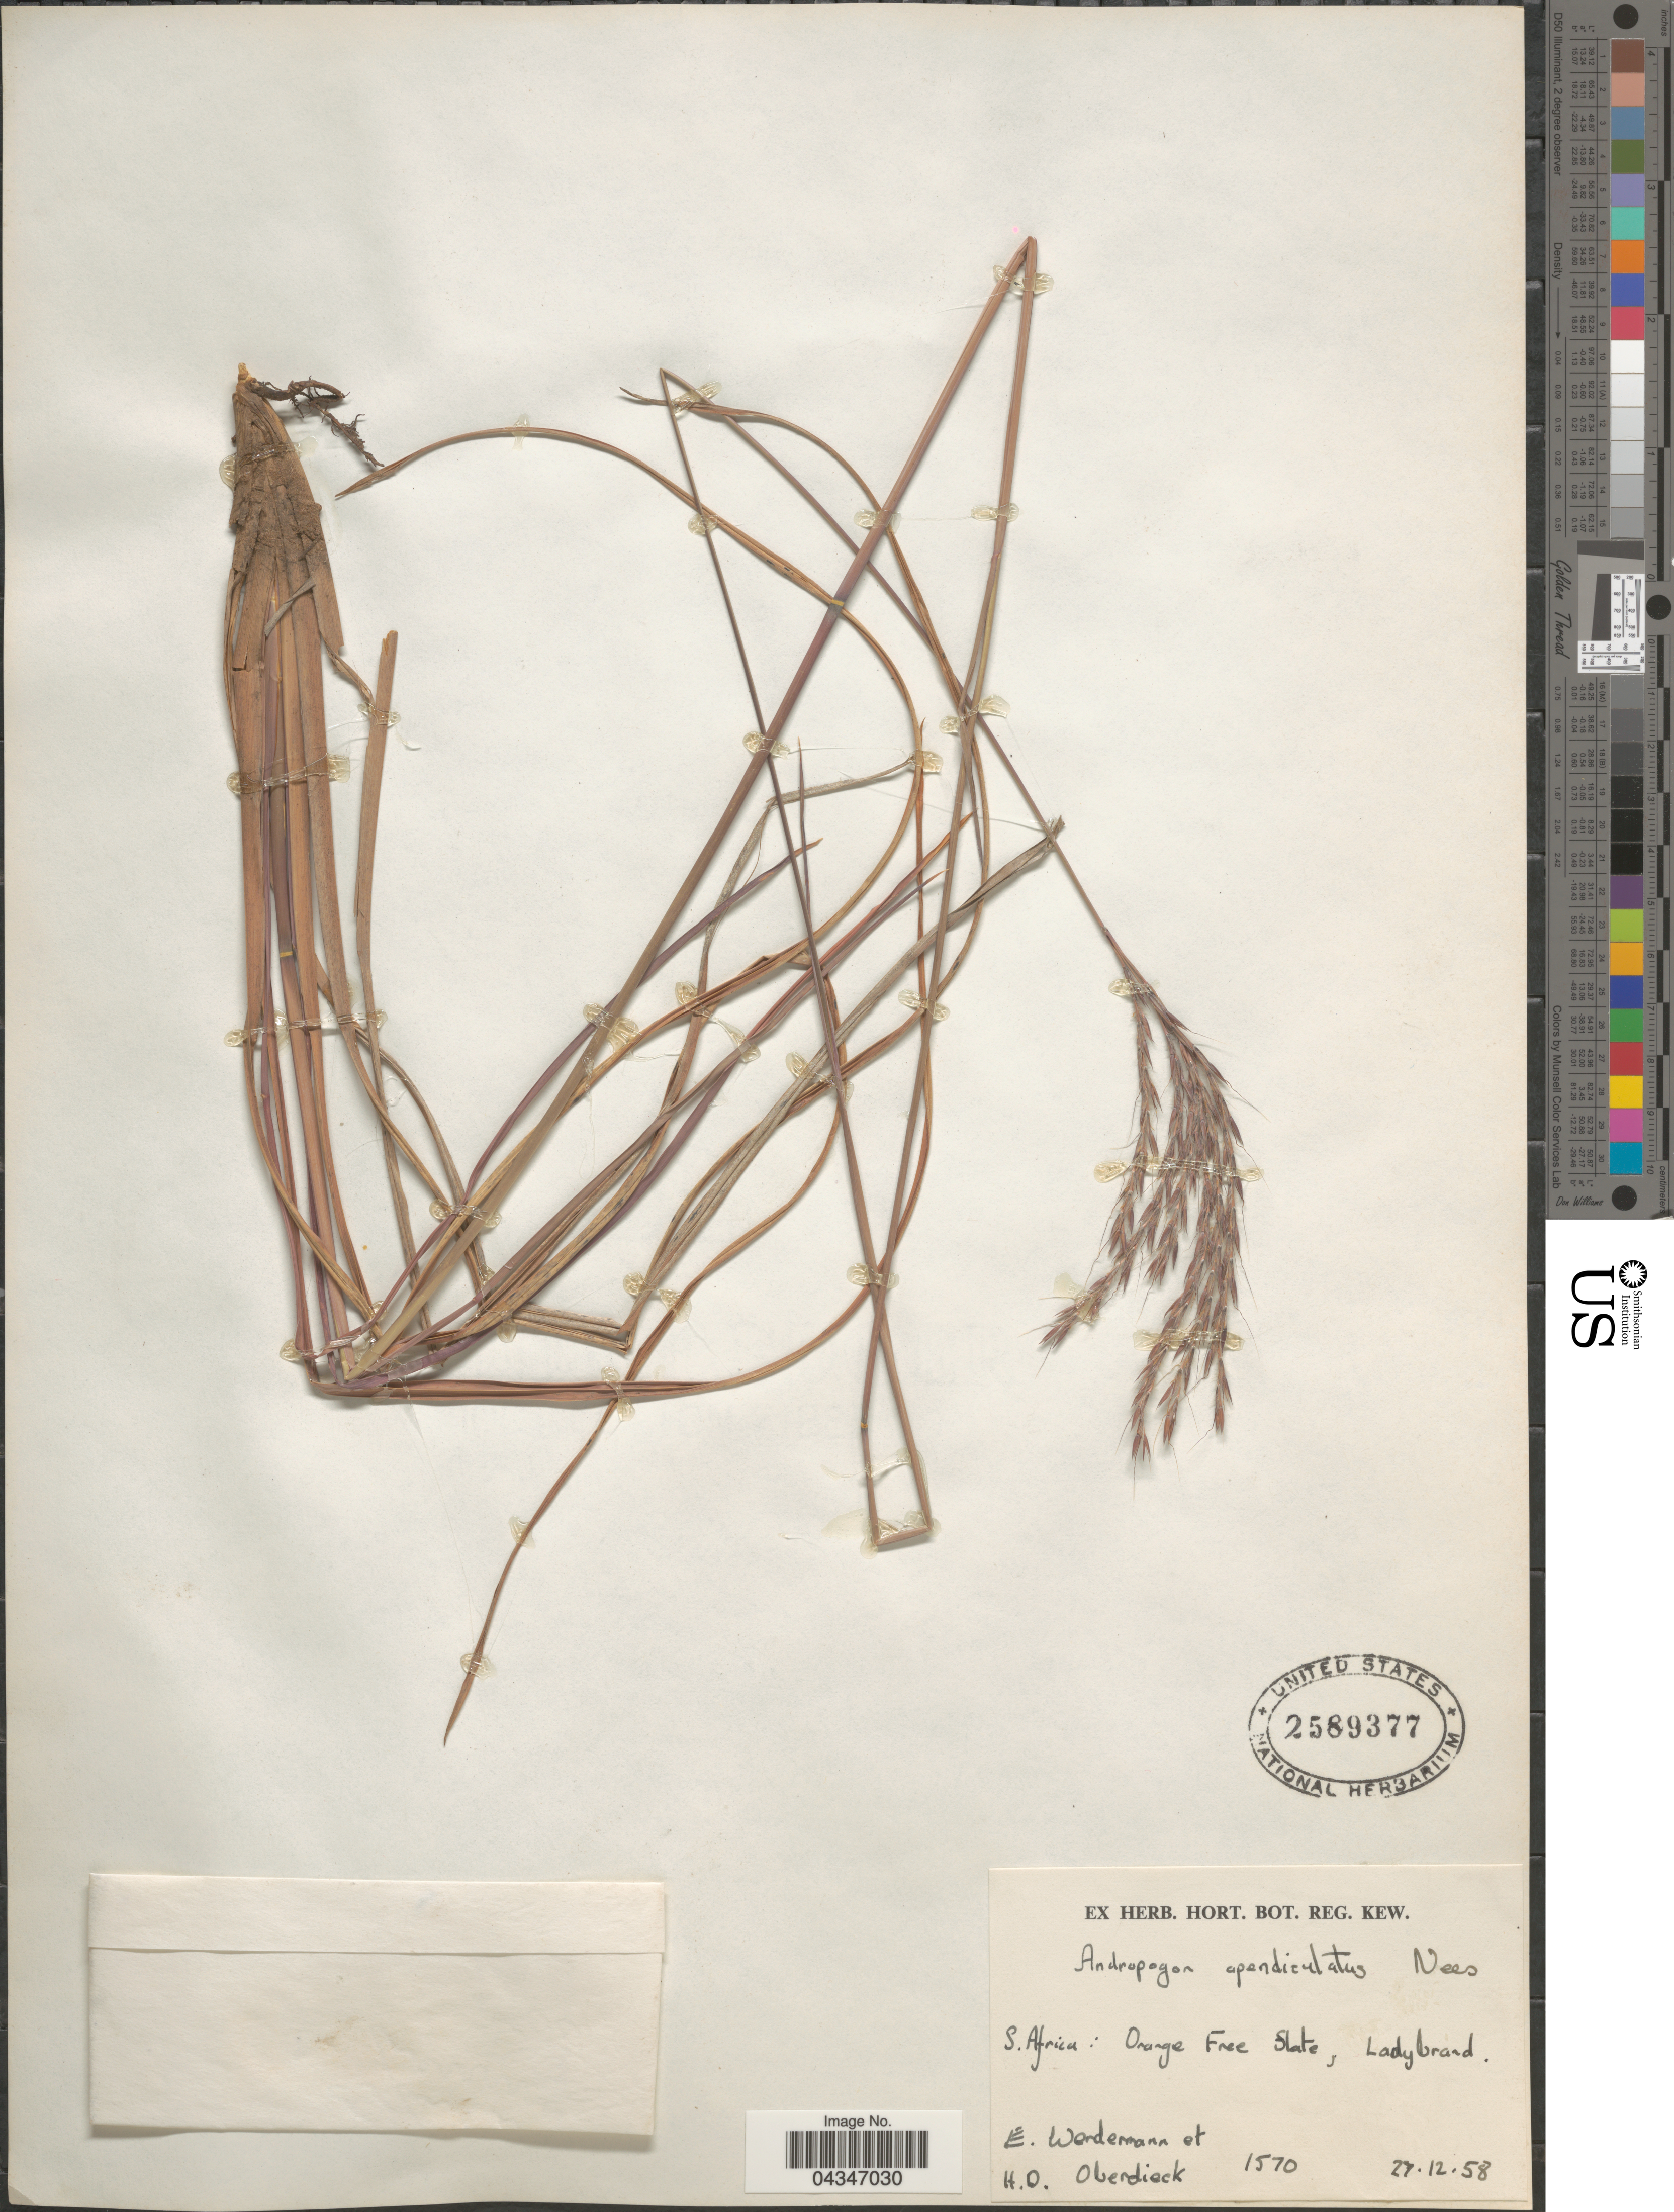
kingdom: Plantae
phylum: Tracheophyta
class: Liliopsida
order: Poales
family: Poaceae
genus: Andropogon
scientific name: Andropogon appendiculatus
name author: Nees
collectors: E. Werdermann & H. Oberdieck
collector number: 1570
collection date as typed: Transcribed d/m/y: 27/12/58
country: South Africa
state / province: Free State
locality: Orange Free State, Ladybrand.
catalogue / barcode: US 2589377